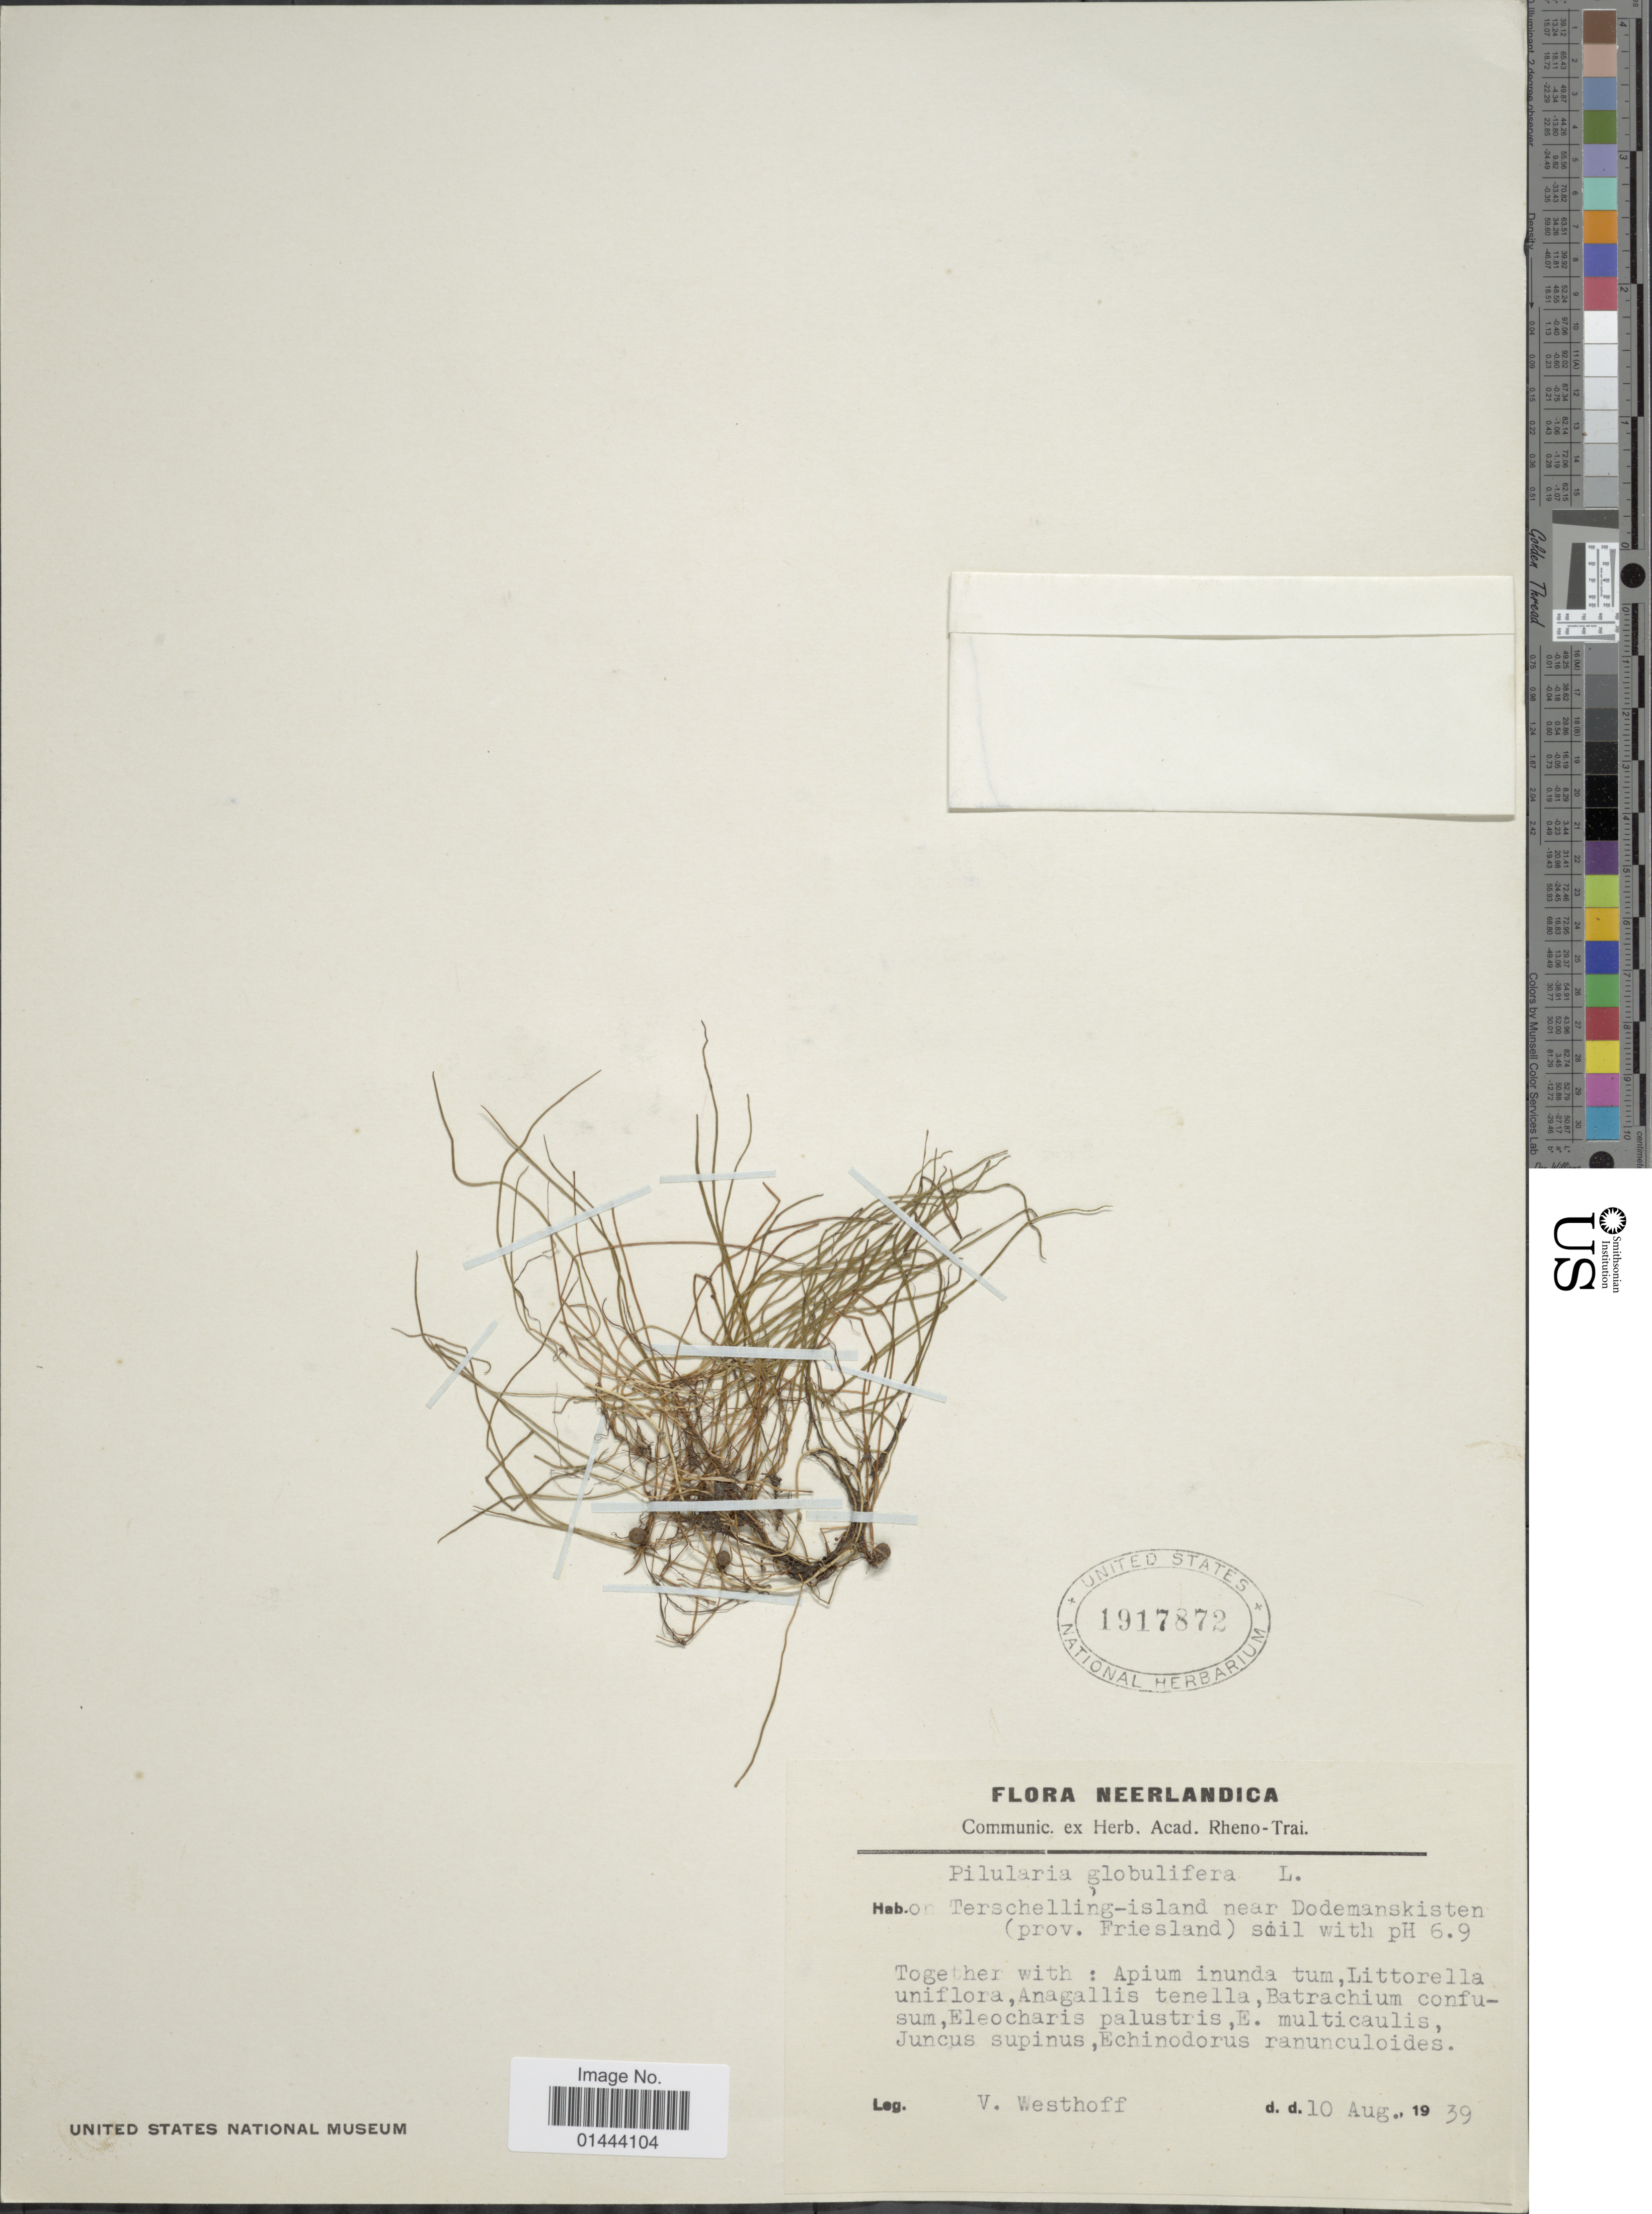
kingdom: Plantae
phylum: Tracheophyta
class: Polypodiopsida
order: Salviniales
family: Marsileaceae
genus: Pilularia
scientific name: Pilularia globulifera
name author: L.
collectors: V. Westhoff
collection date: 1939-08-10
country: Netherlands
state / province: Friesland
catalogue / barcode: US 1917872